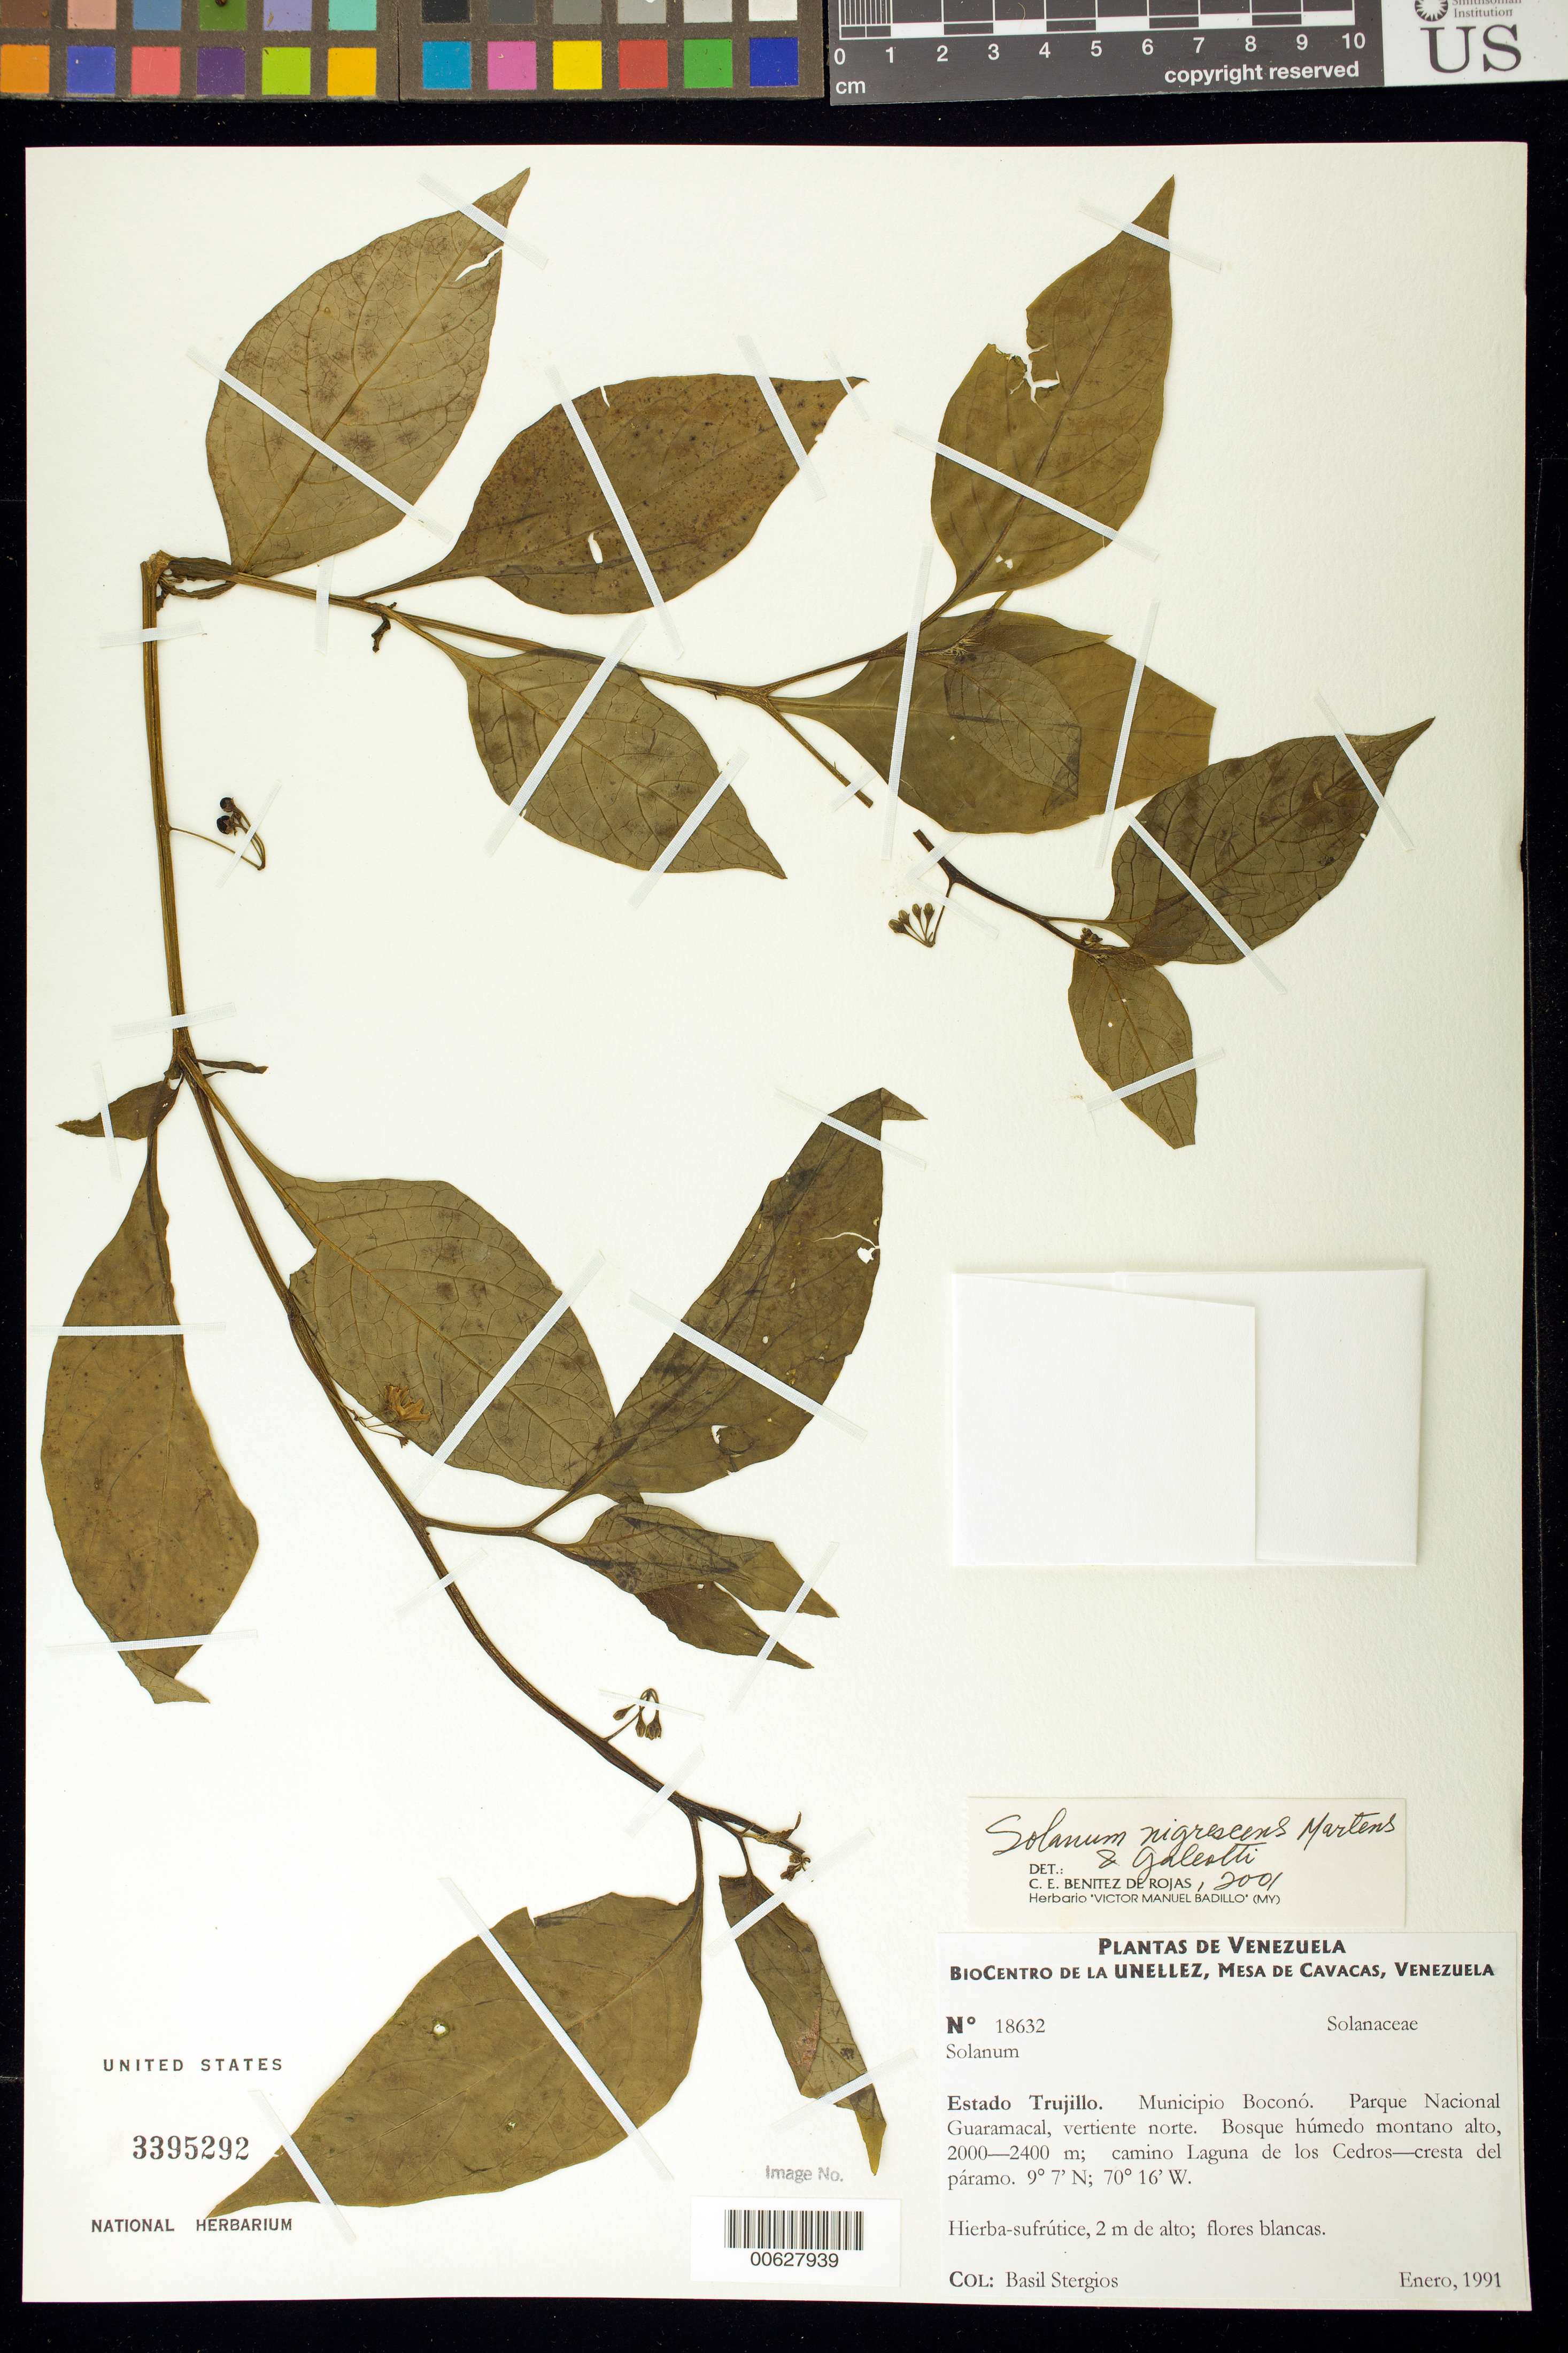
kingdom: Plantae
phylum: Tracheophyta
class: Magnoliopsida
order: Solanales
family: Solanaceae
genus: Solanum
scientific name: Solanum nigrescens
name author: M. Martens & Galeotti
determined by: Benítez, C. E.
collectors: B. G. Stergios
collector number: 18632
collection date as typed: Jan 1991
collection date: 1991-01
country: Venezuela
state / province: Trujillo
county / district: Boconó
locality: Parque Nacional Guaramacal, vertiente N, camino laguna de los Cedros-cresta del páramo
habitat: Bosque húmedo montano alto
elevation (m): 2000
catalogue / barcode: US 3395292